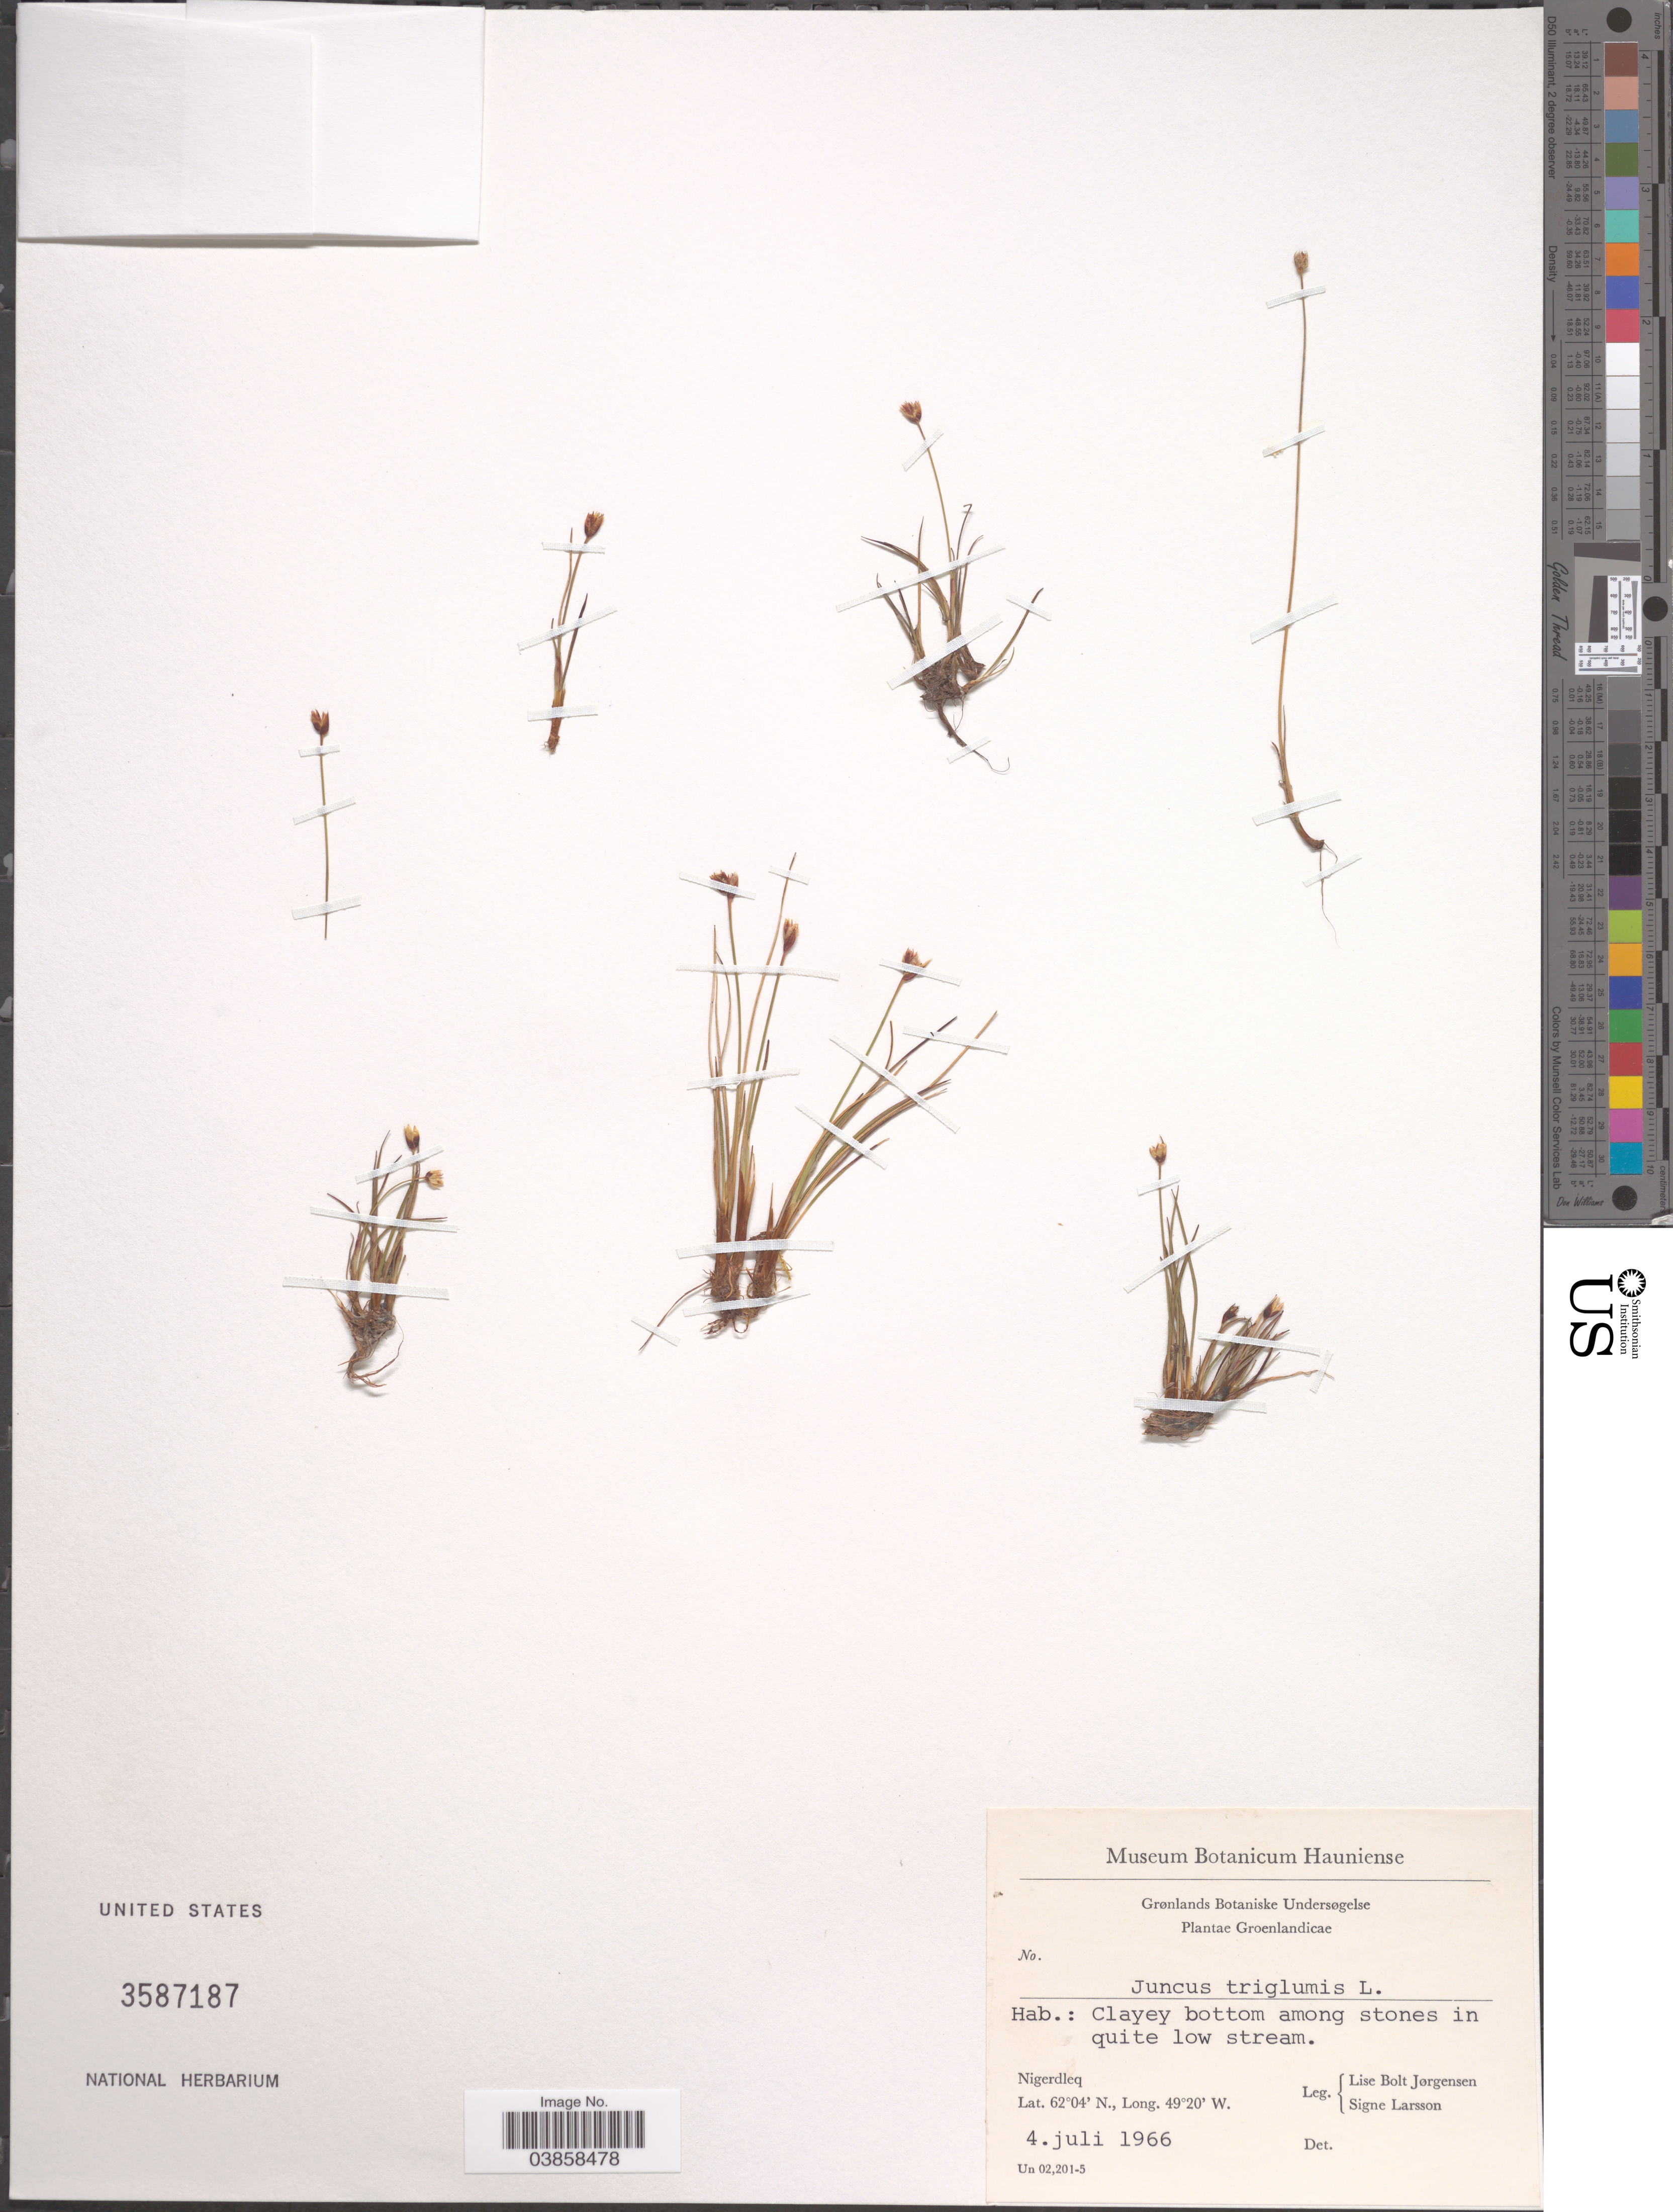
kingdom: Plantae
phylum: Tracheophyta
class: Liliopsida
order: Poales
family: Juncaceae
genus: Juncus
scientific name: Juncus triglumis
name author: L.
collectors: L. B. Jørgensen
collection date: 1966-07-04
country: Greenland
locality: Groenlandicae. Nigerdleq.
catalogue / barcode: US 3587187